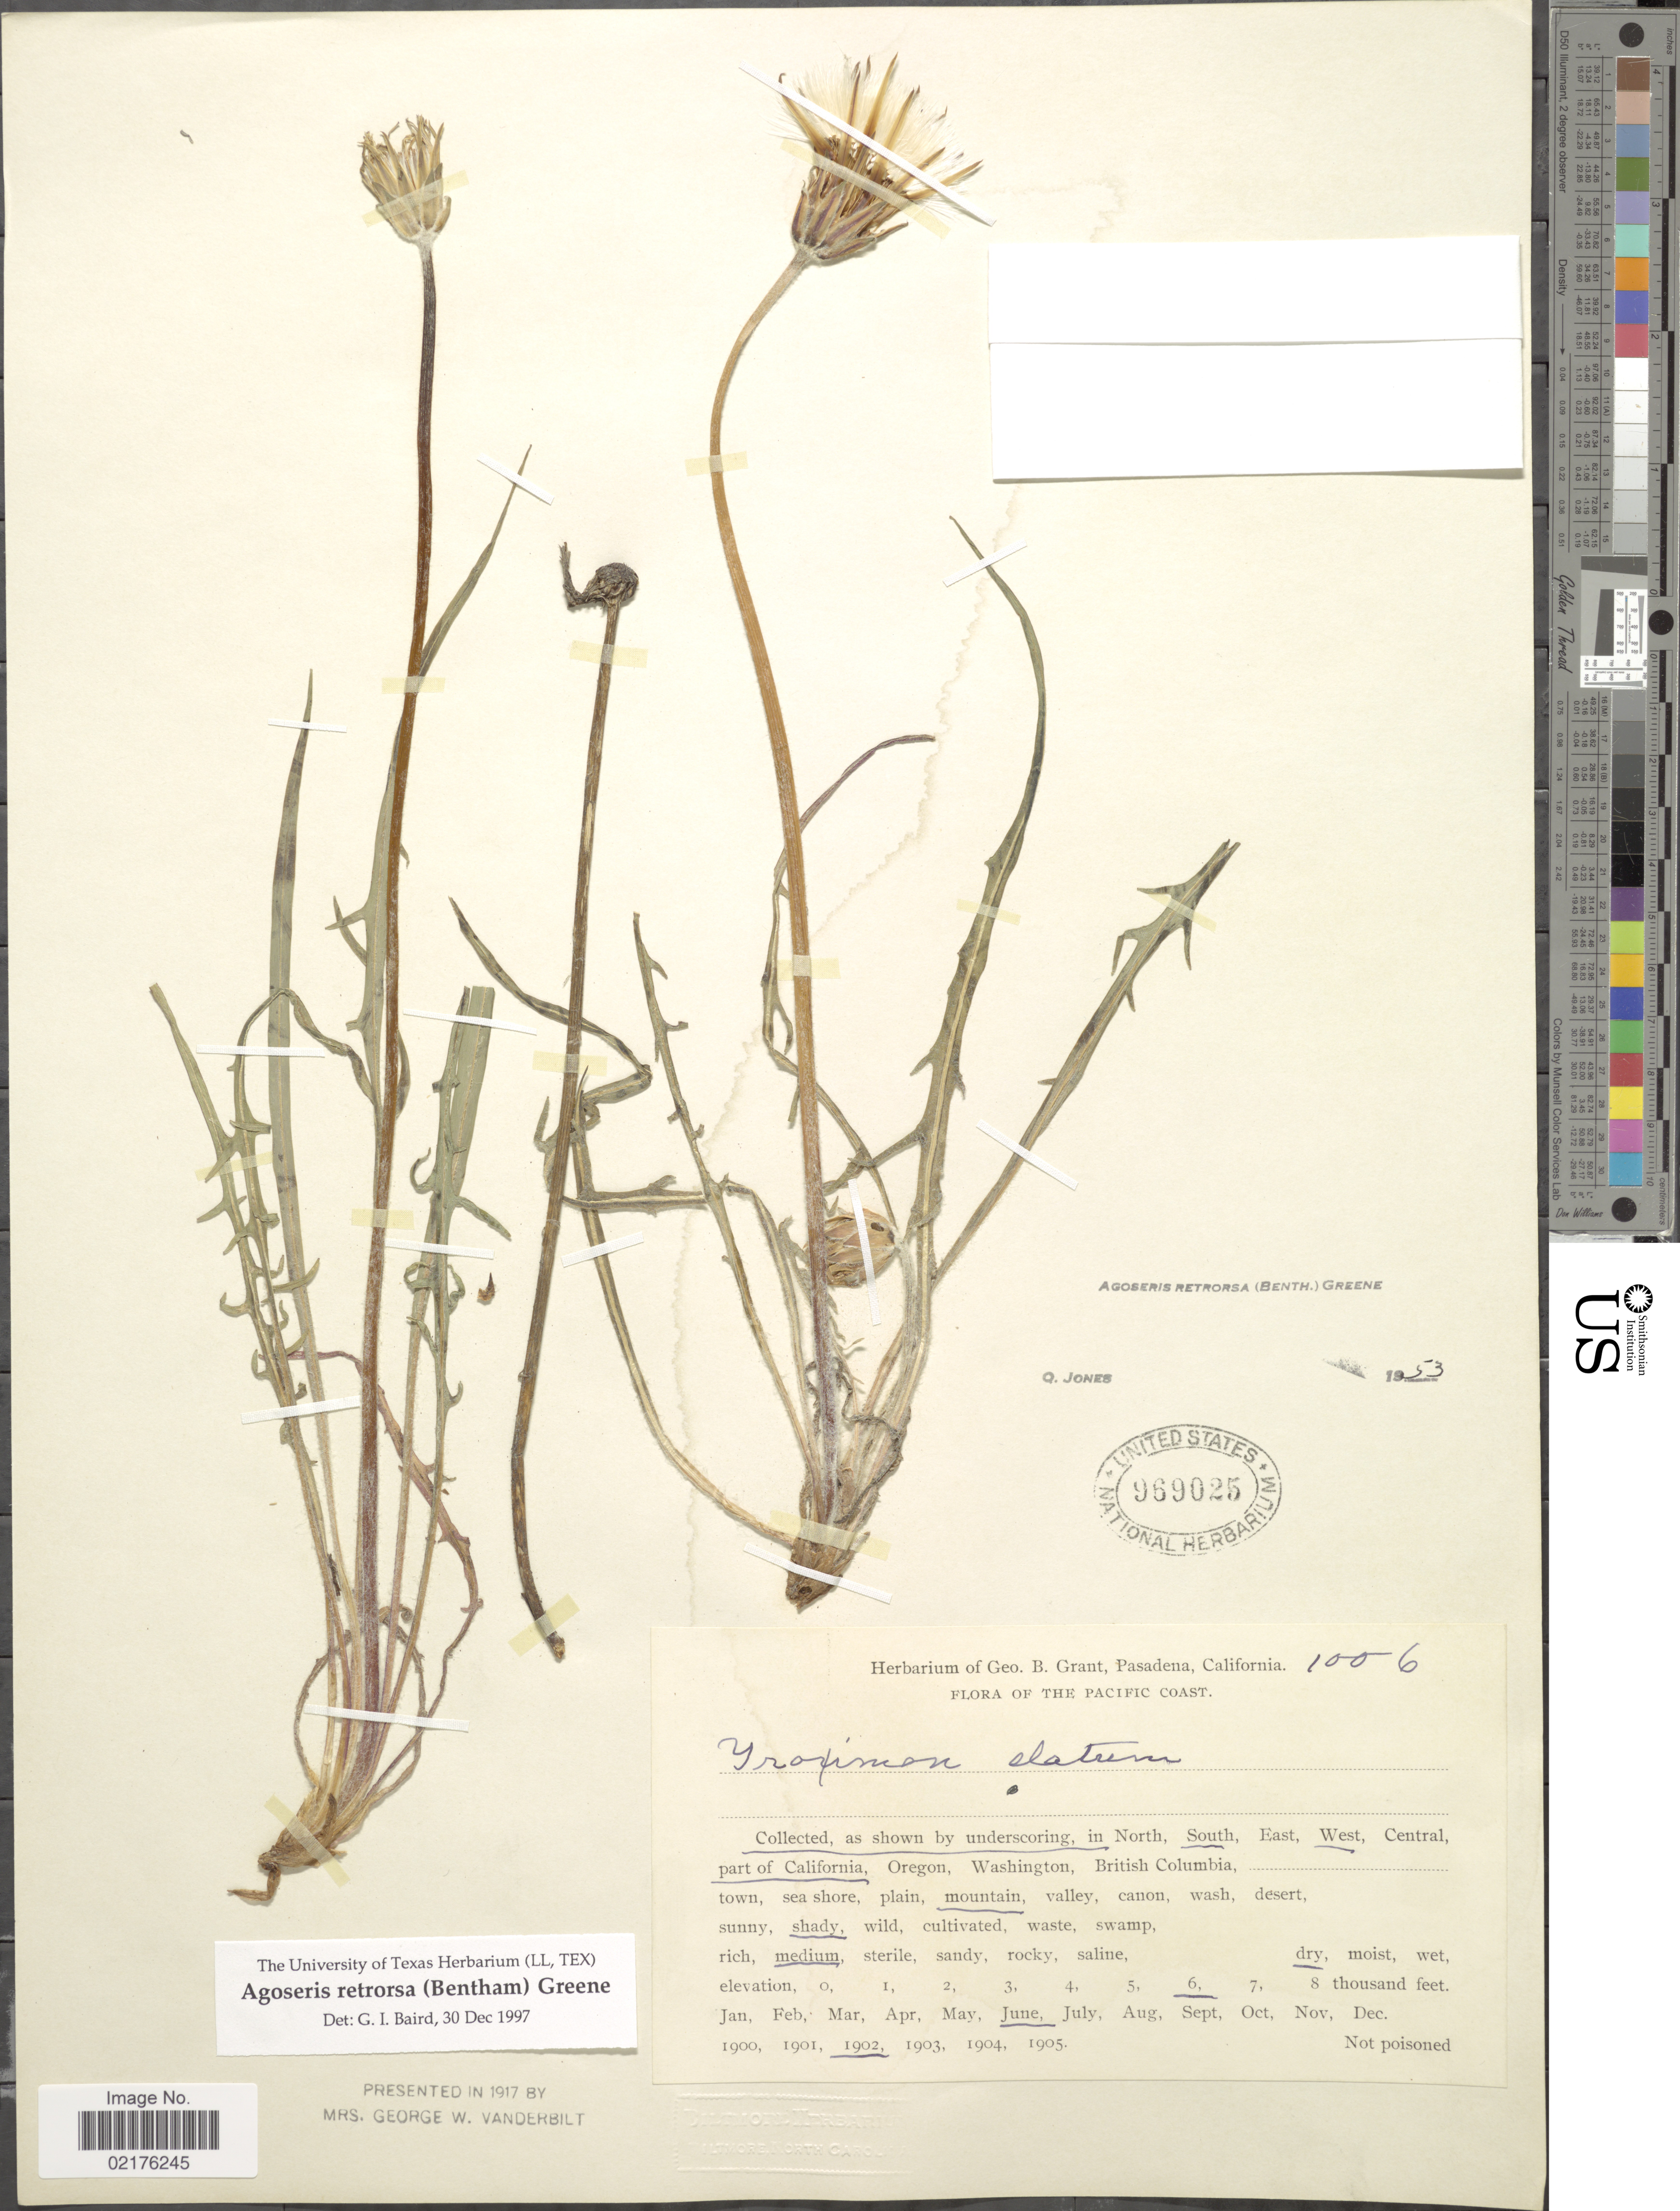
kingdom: Plantae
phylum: Tracheophyta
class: Magnoliopsida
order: Asterales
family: Asteraceae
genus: Agoseris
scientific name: Agoseris retrorsa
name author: (Benth.) Greene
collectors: ex herb. G. B. Grant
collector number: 1006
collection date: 1902-06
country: United States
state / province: California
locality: The Pacific Coast, as shown by underscoring, in South West part of California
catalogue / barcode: US 969025